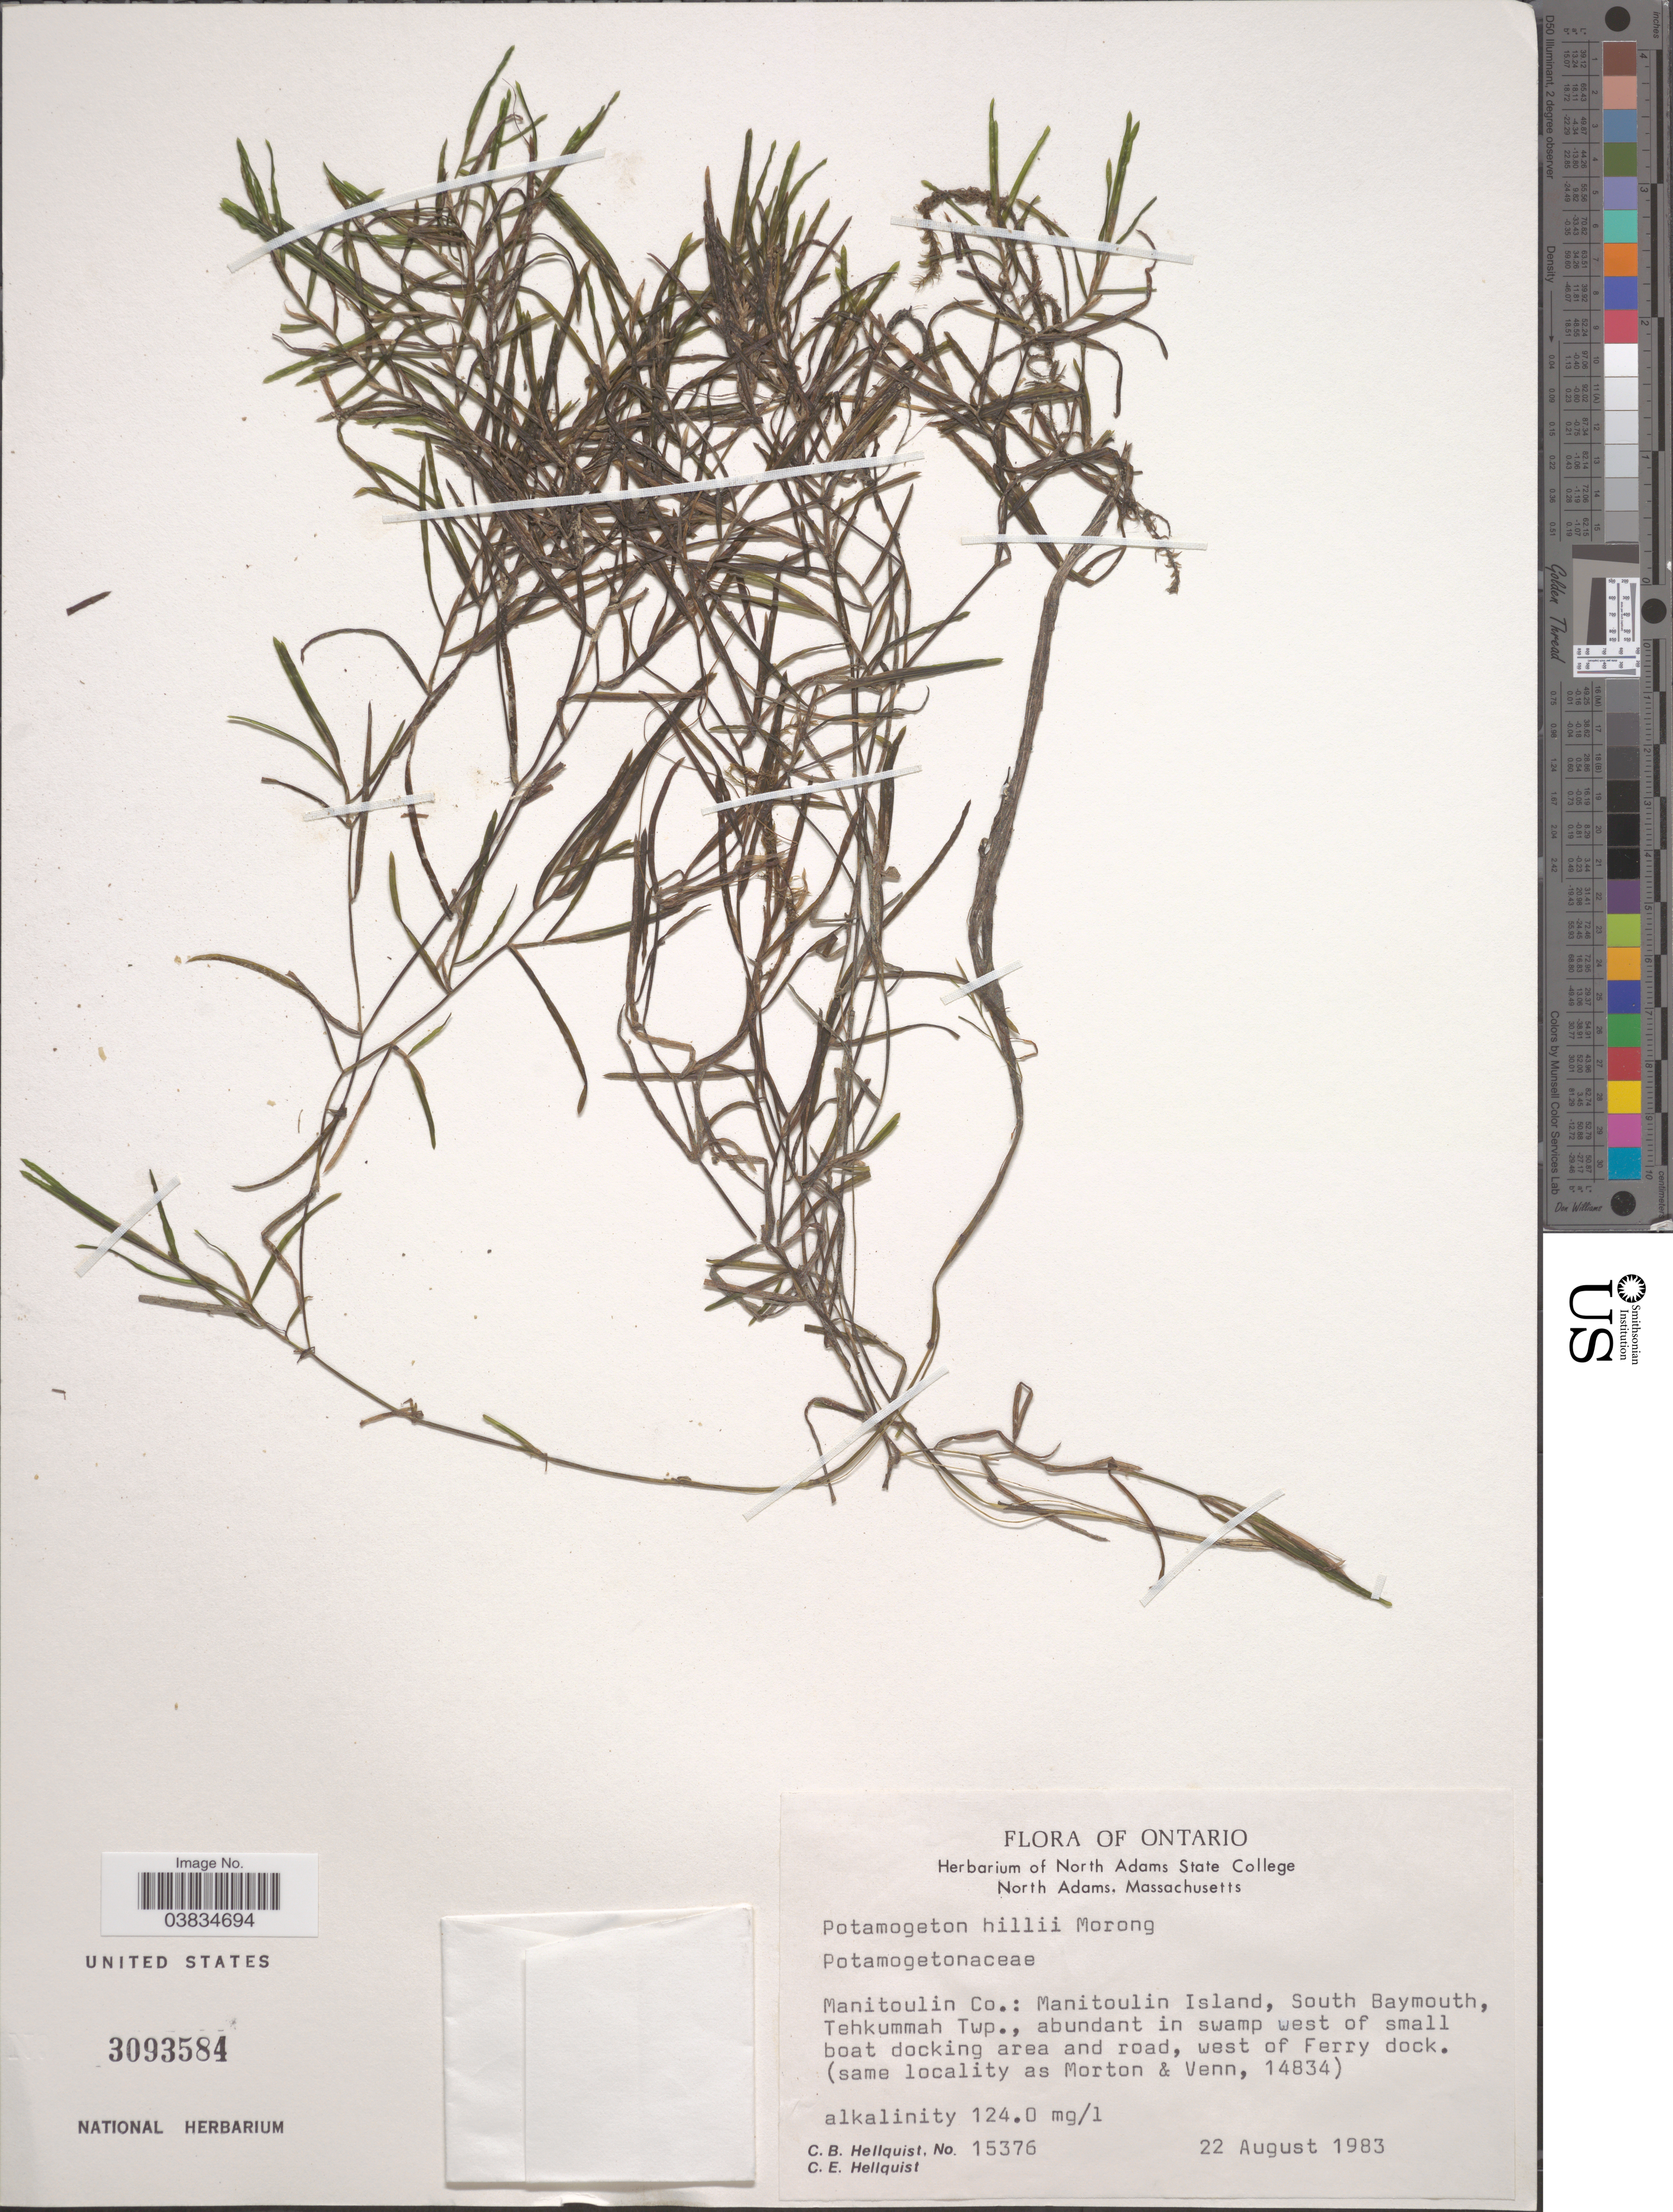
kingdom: Plantae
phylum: Tracheophyta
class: Liliopsida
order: Alismatales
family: Potamogetonaceae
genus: Potamogeton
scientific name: Potamogeton hillii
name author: Morong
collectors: C. Hellquist & C. Hellquist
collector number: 15376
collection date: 1983-08-22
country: Canada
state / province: Ontario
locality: Manitoulin Co.: Manitoulin Island, south Baymouth, Tehkummah Twp., abundant in swamp west of small boat docking area and road, west of Ferry dock. Alkalinity 124.0 mg/1 [unsure placement].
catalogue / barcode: US 3093584